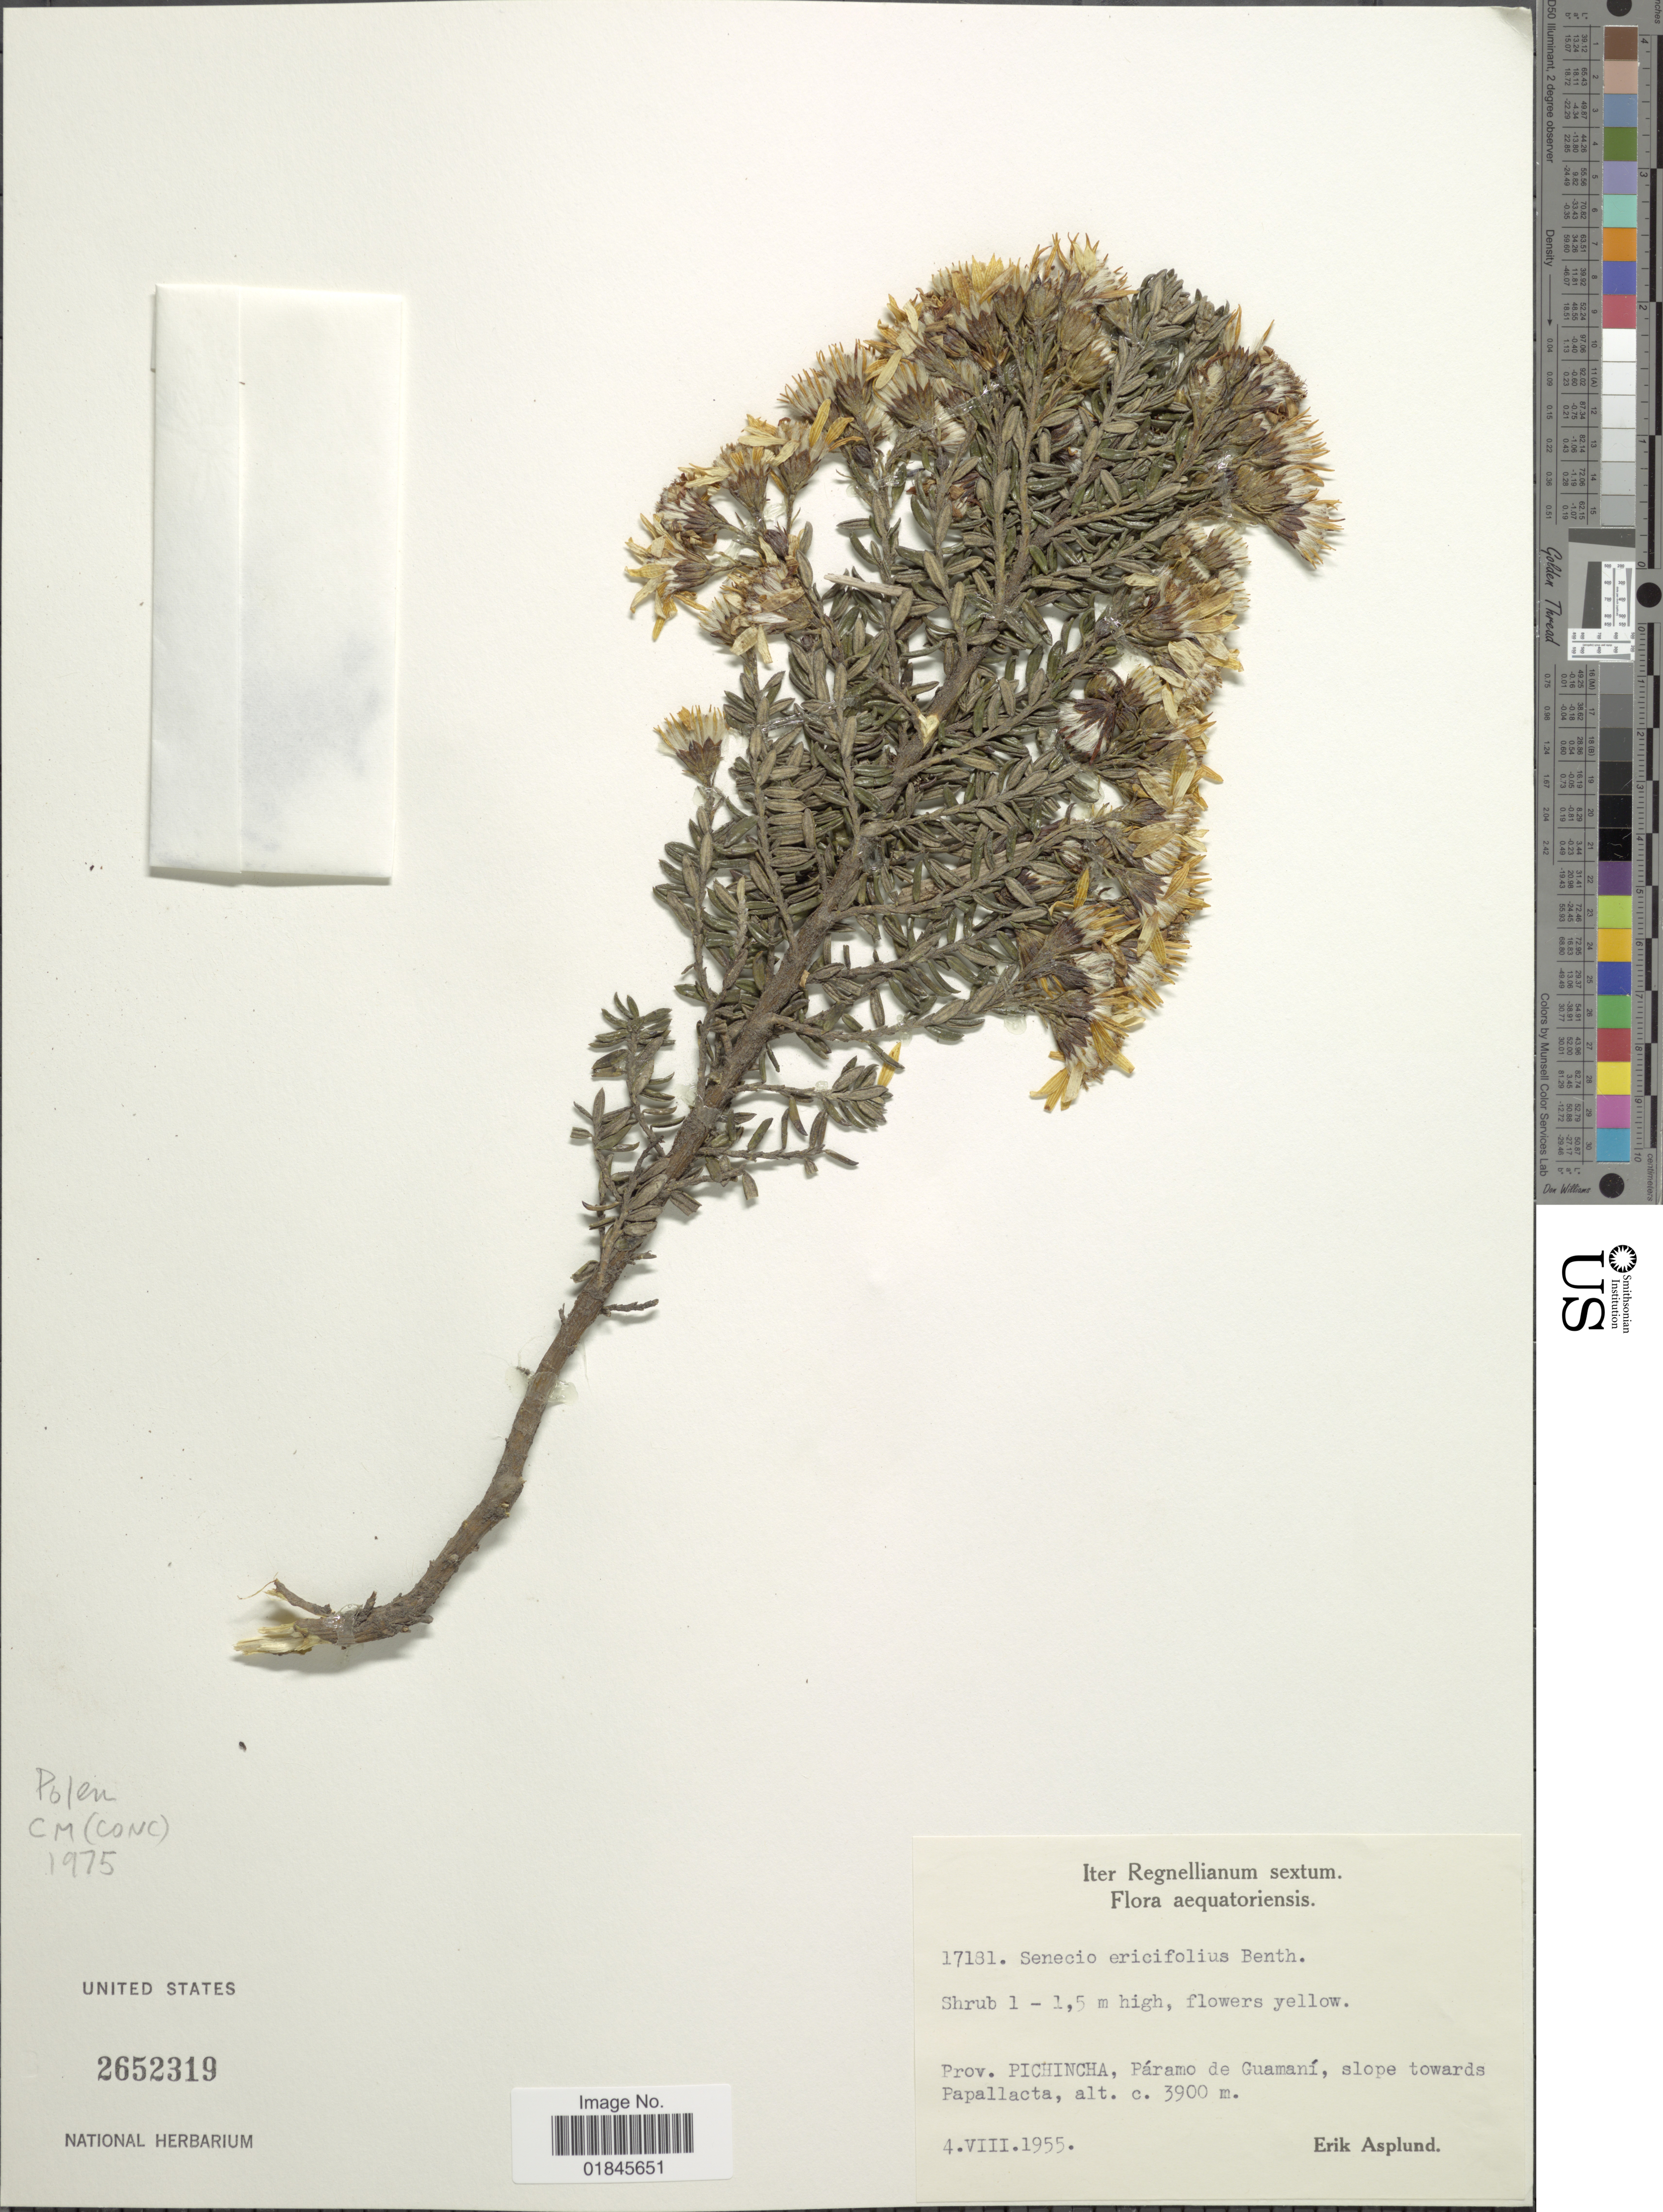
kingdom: Plantae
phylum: Tracheophyta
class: Magnoliopsida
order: Asterales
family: Asteraceae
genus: Pentacalia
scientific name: Pentacalia peruviana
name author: (Pers.) Cuatrec.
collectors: E. Asplund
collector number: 17181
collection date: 1955-08-04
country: Ecuador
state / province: Pichincha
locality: Páramo de Guamaní, slope towards Papallacta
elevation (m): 3900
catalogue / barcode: US 2652319